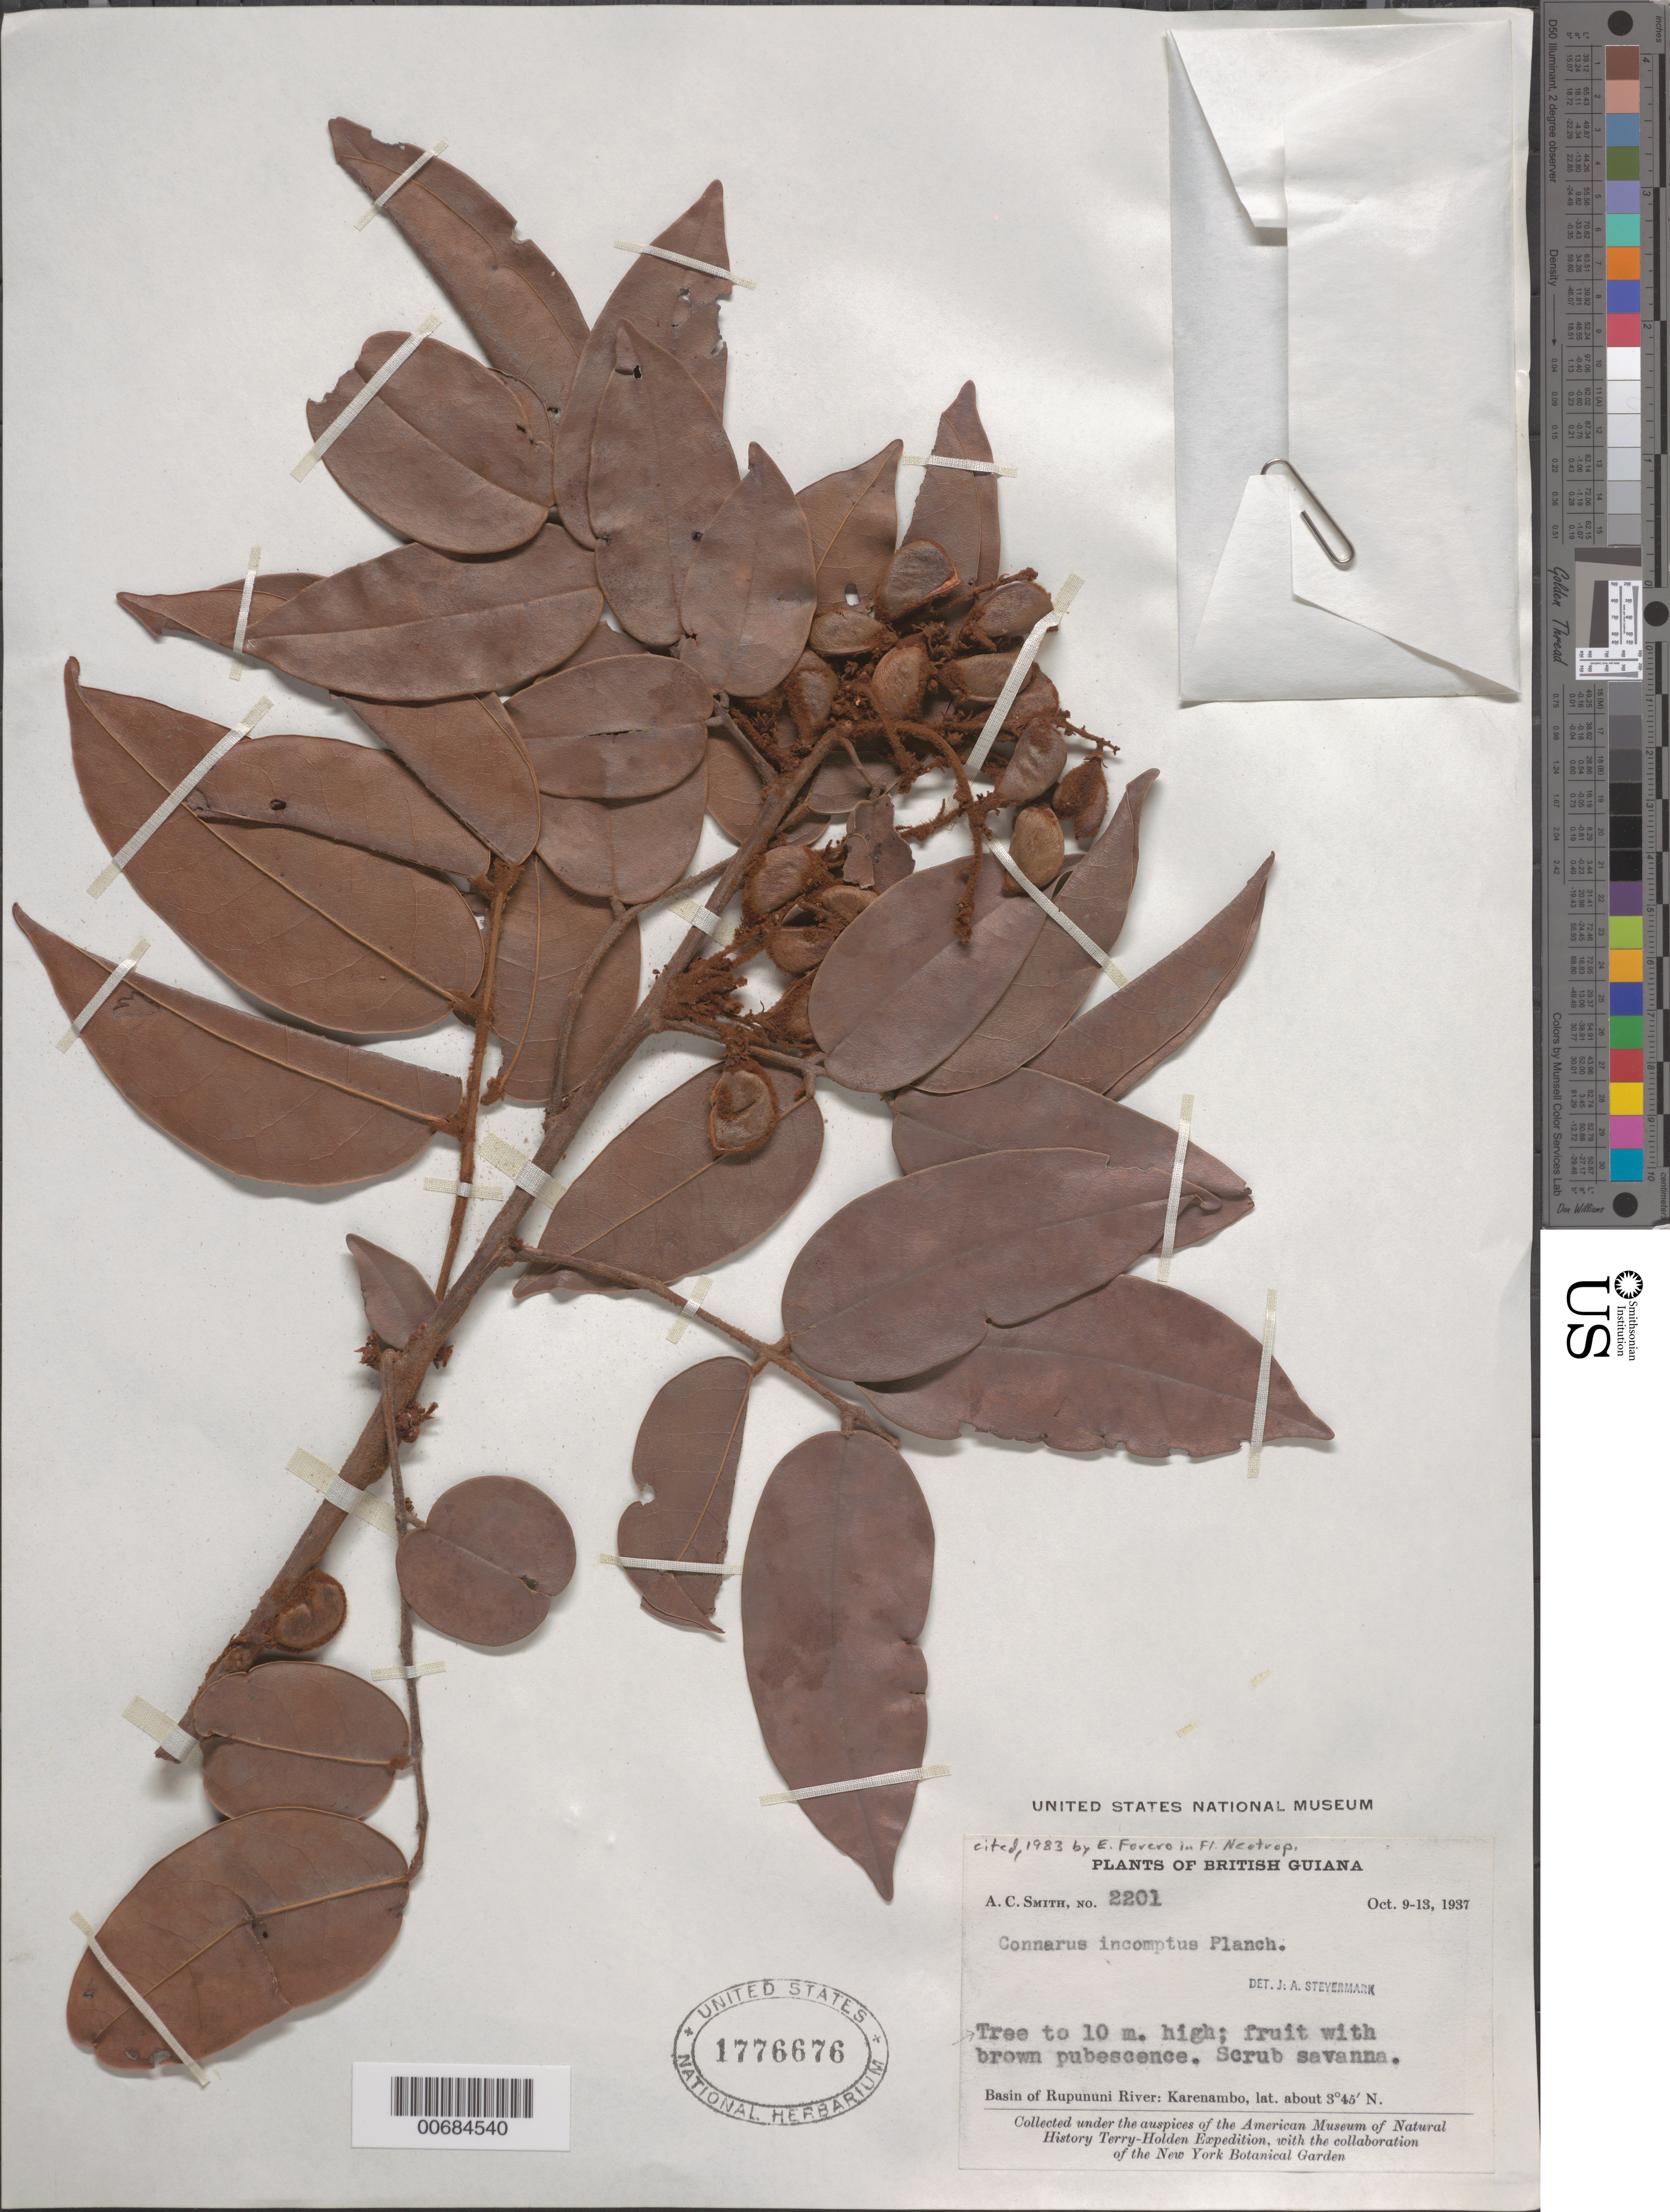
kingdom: Plantae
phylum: Tracheophyta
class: Magnoliopsida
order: Oxalidales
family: Connaraceae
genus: Connarus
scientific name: Connarus incomptus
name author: Planch.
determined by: Steyermark, Julian A., (VEN)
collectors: A. C. Smith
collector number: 2201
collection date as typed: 9-Oct-37 to 13-Oct-37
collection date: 1937-10-09/1937-10-13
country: Guyana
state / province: U. Takutu-U. Essequibo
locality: Karanambo, Rupununi River basin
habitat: Scrub savanna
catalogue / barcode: US 1776676